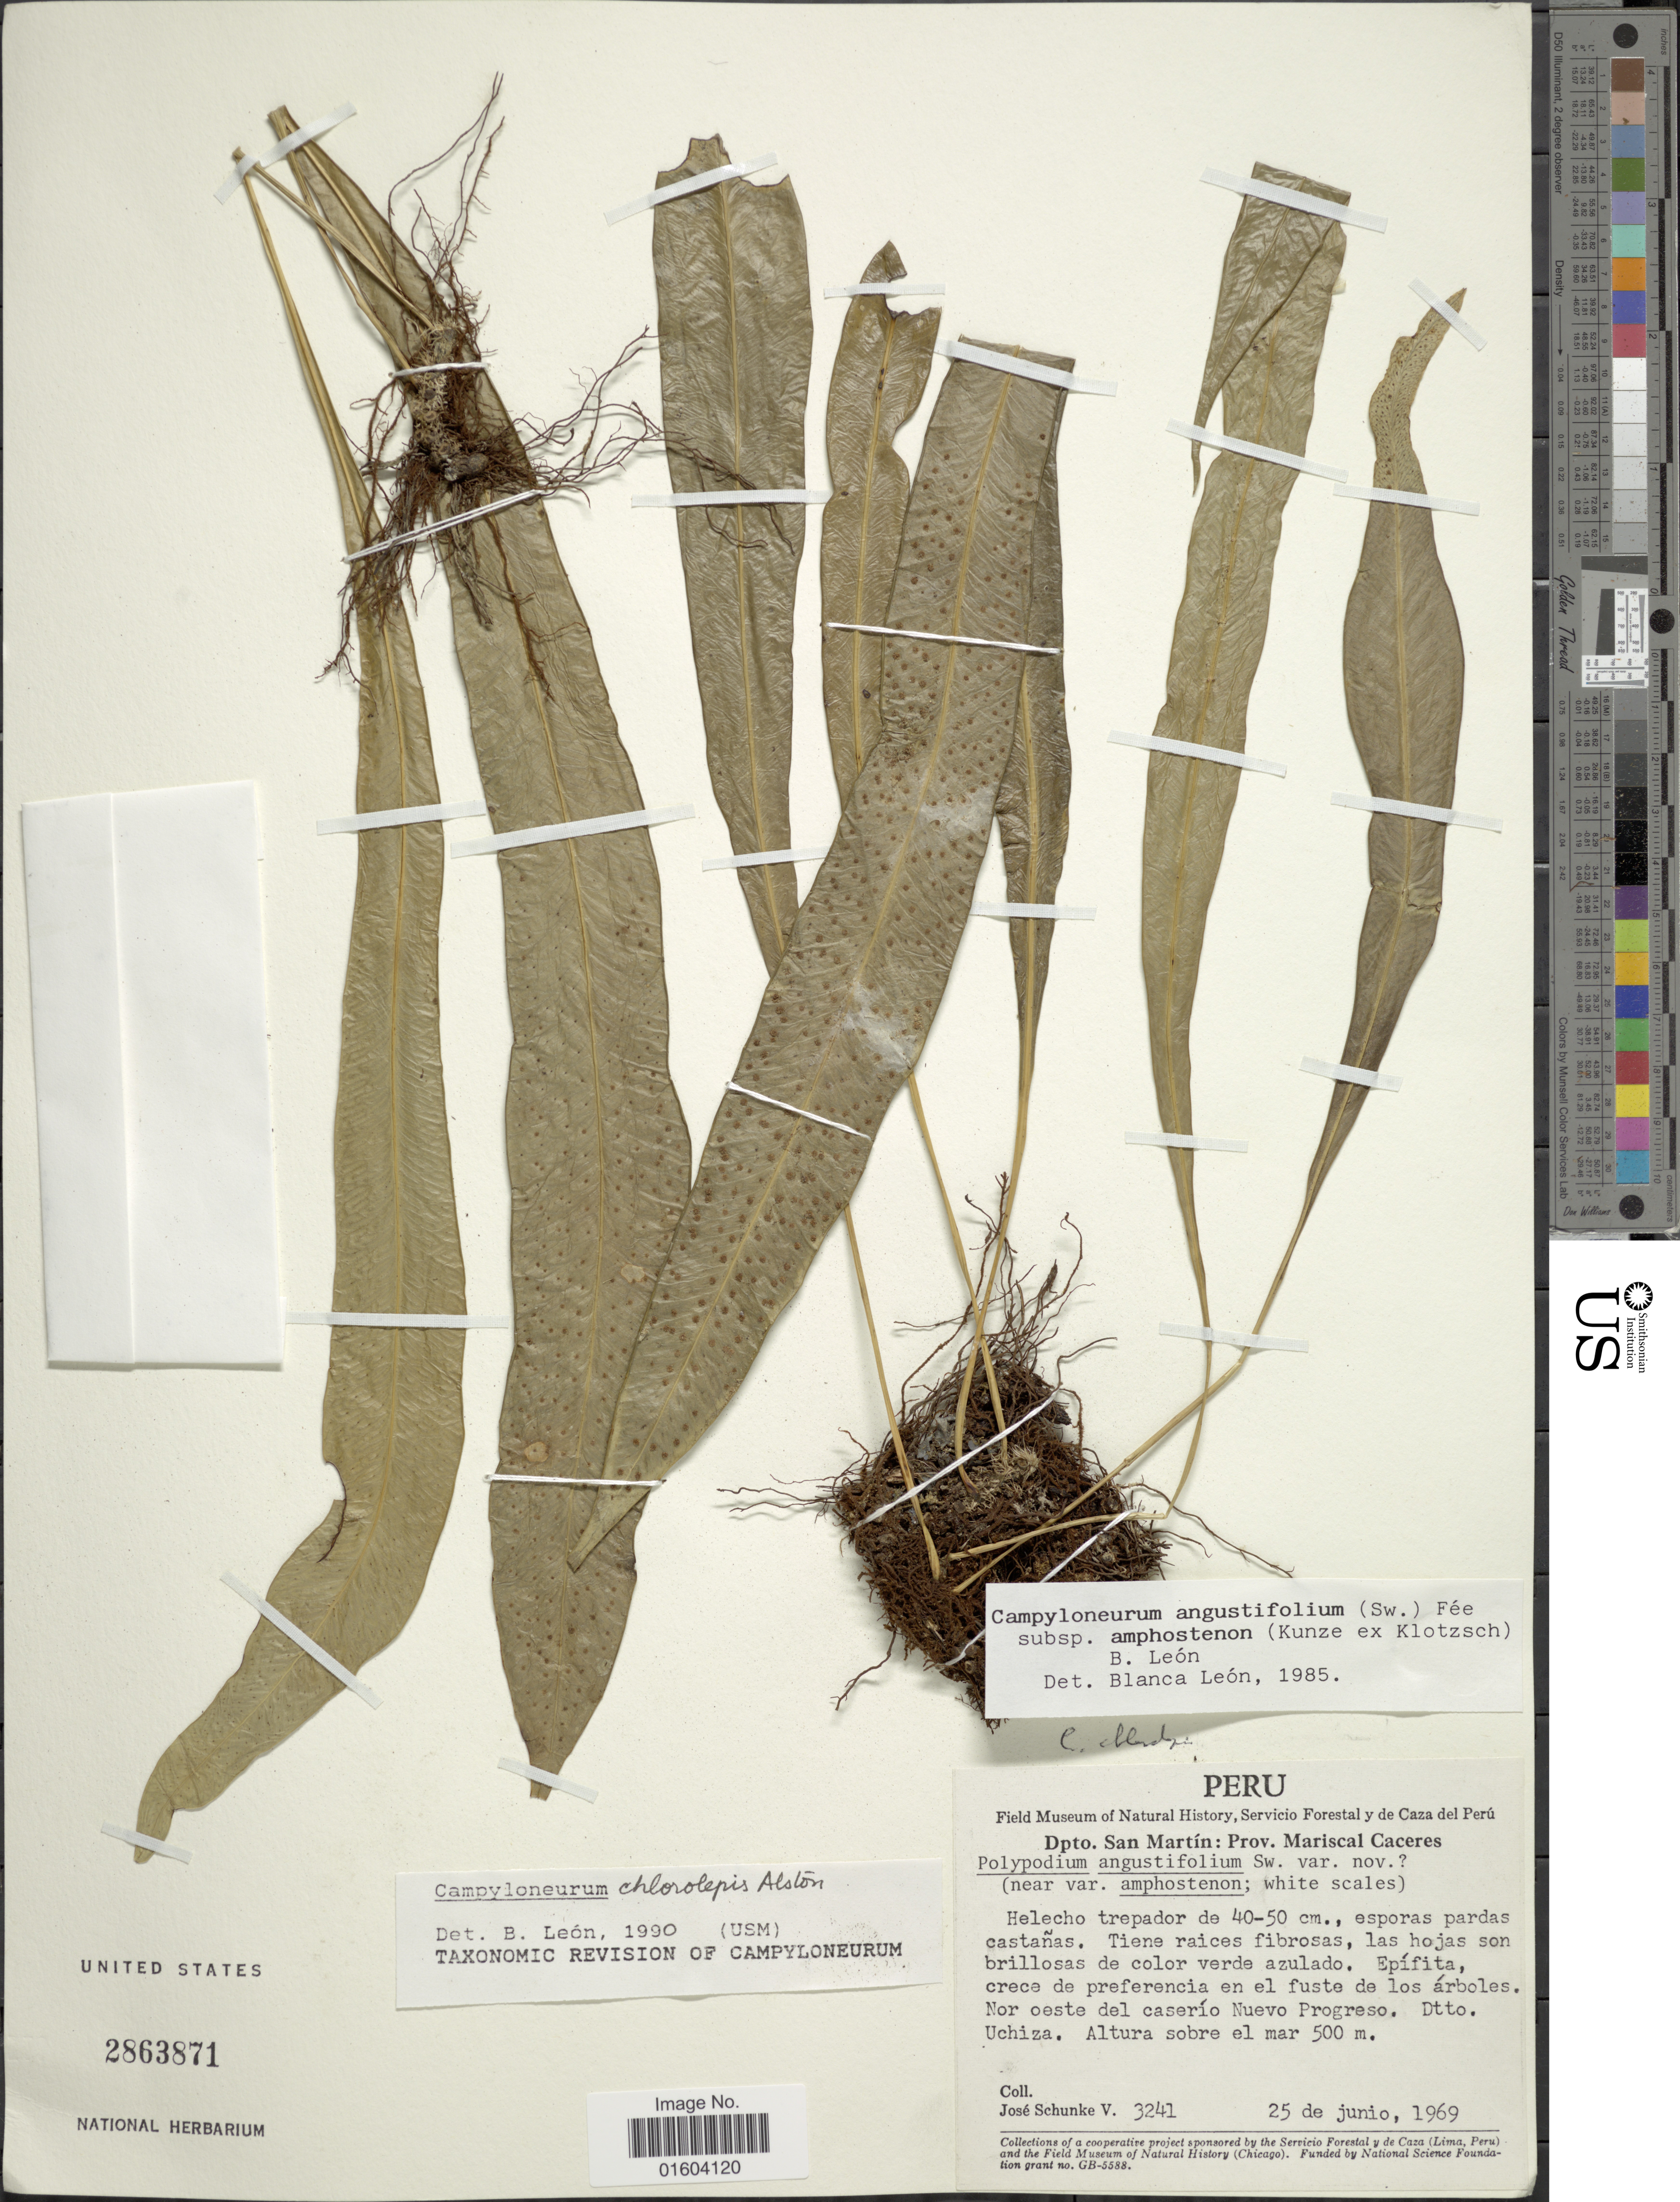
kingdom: Plantae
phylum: Tracheophyta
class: Polypodiopsida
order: Polypodiales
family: Polypodiaceae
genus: Campyloneurum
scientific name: Campyloneurum chlorolepis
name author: Alston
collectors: J. Schunke Vigo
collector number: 3241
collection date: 1969-06-25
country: Peru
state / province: San Martín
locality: Peru. Dpto. San Martin: Prov. Mariscal Caceres. Nor oeste del caserio Nuevo Progreso. Dtto. Uchiza.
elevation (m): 500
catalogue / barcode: US 2863871